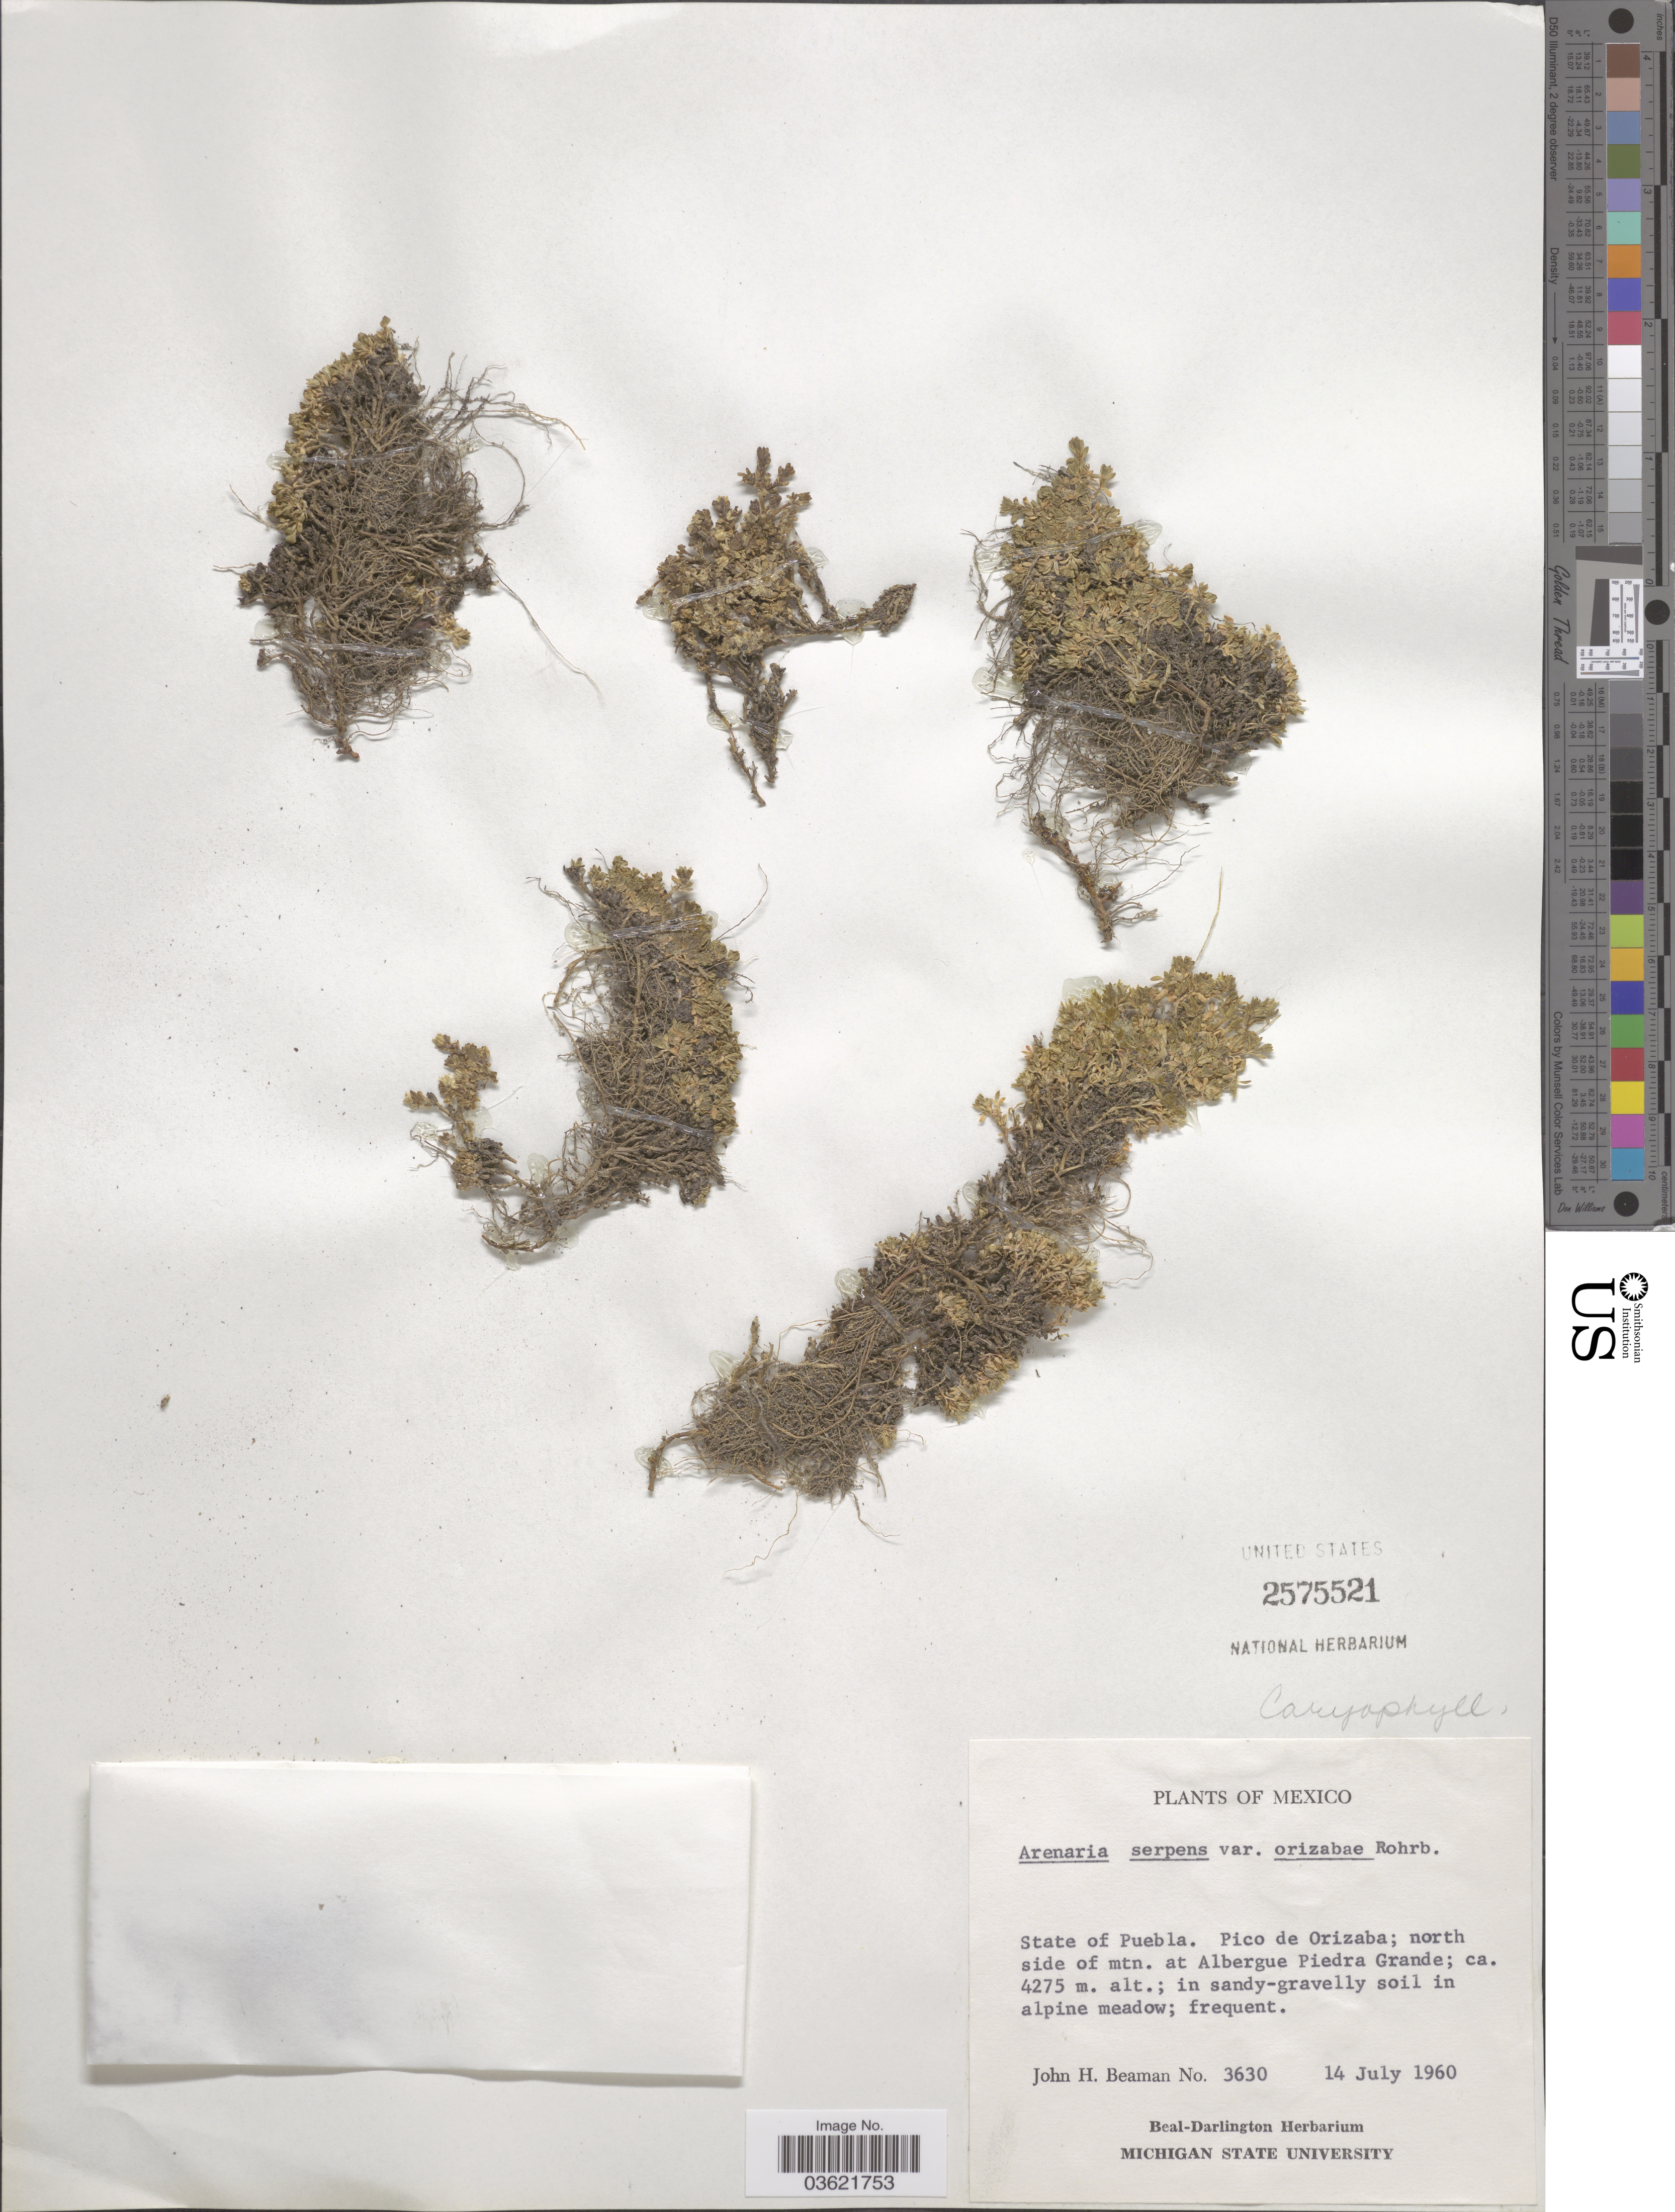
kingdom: Plantae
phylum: Tracheophyta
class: Magnoliopsida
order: Caryophyllales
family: Caryophyllaceae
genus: Arenaria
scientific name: Arenaria serpens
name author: Kunth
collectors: J. H. Beaman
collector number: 3630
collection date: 1960-07-14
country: Mexico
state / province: Puebla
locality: Pico de Orizaba; north side of mtn. at Albergue Piedra Grande.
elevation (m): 4275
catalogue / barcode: US 2575521